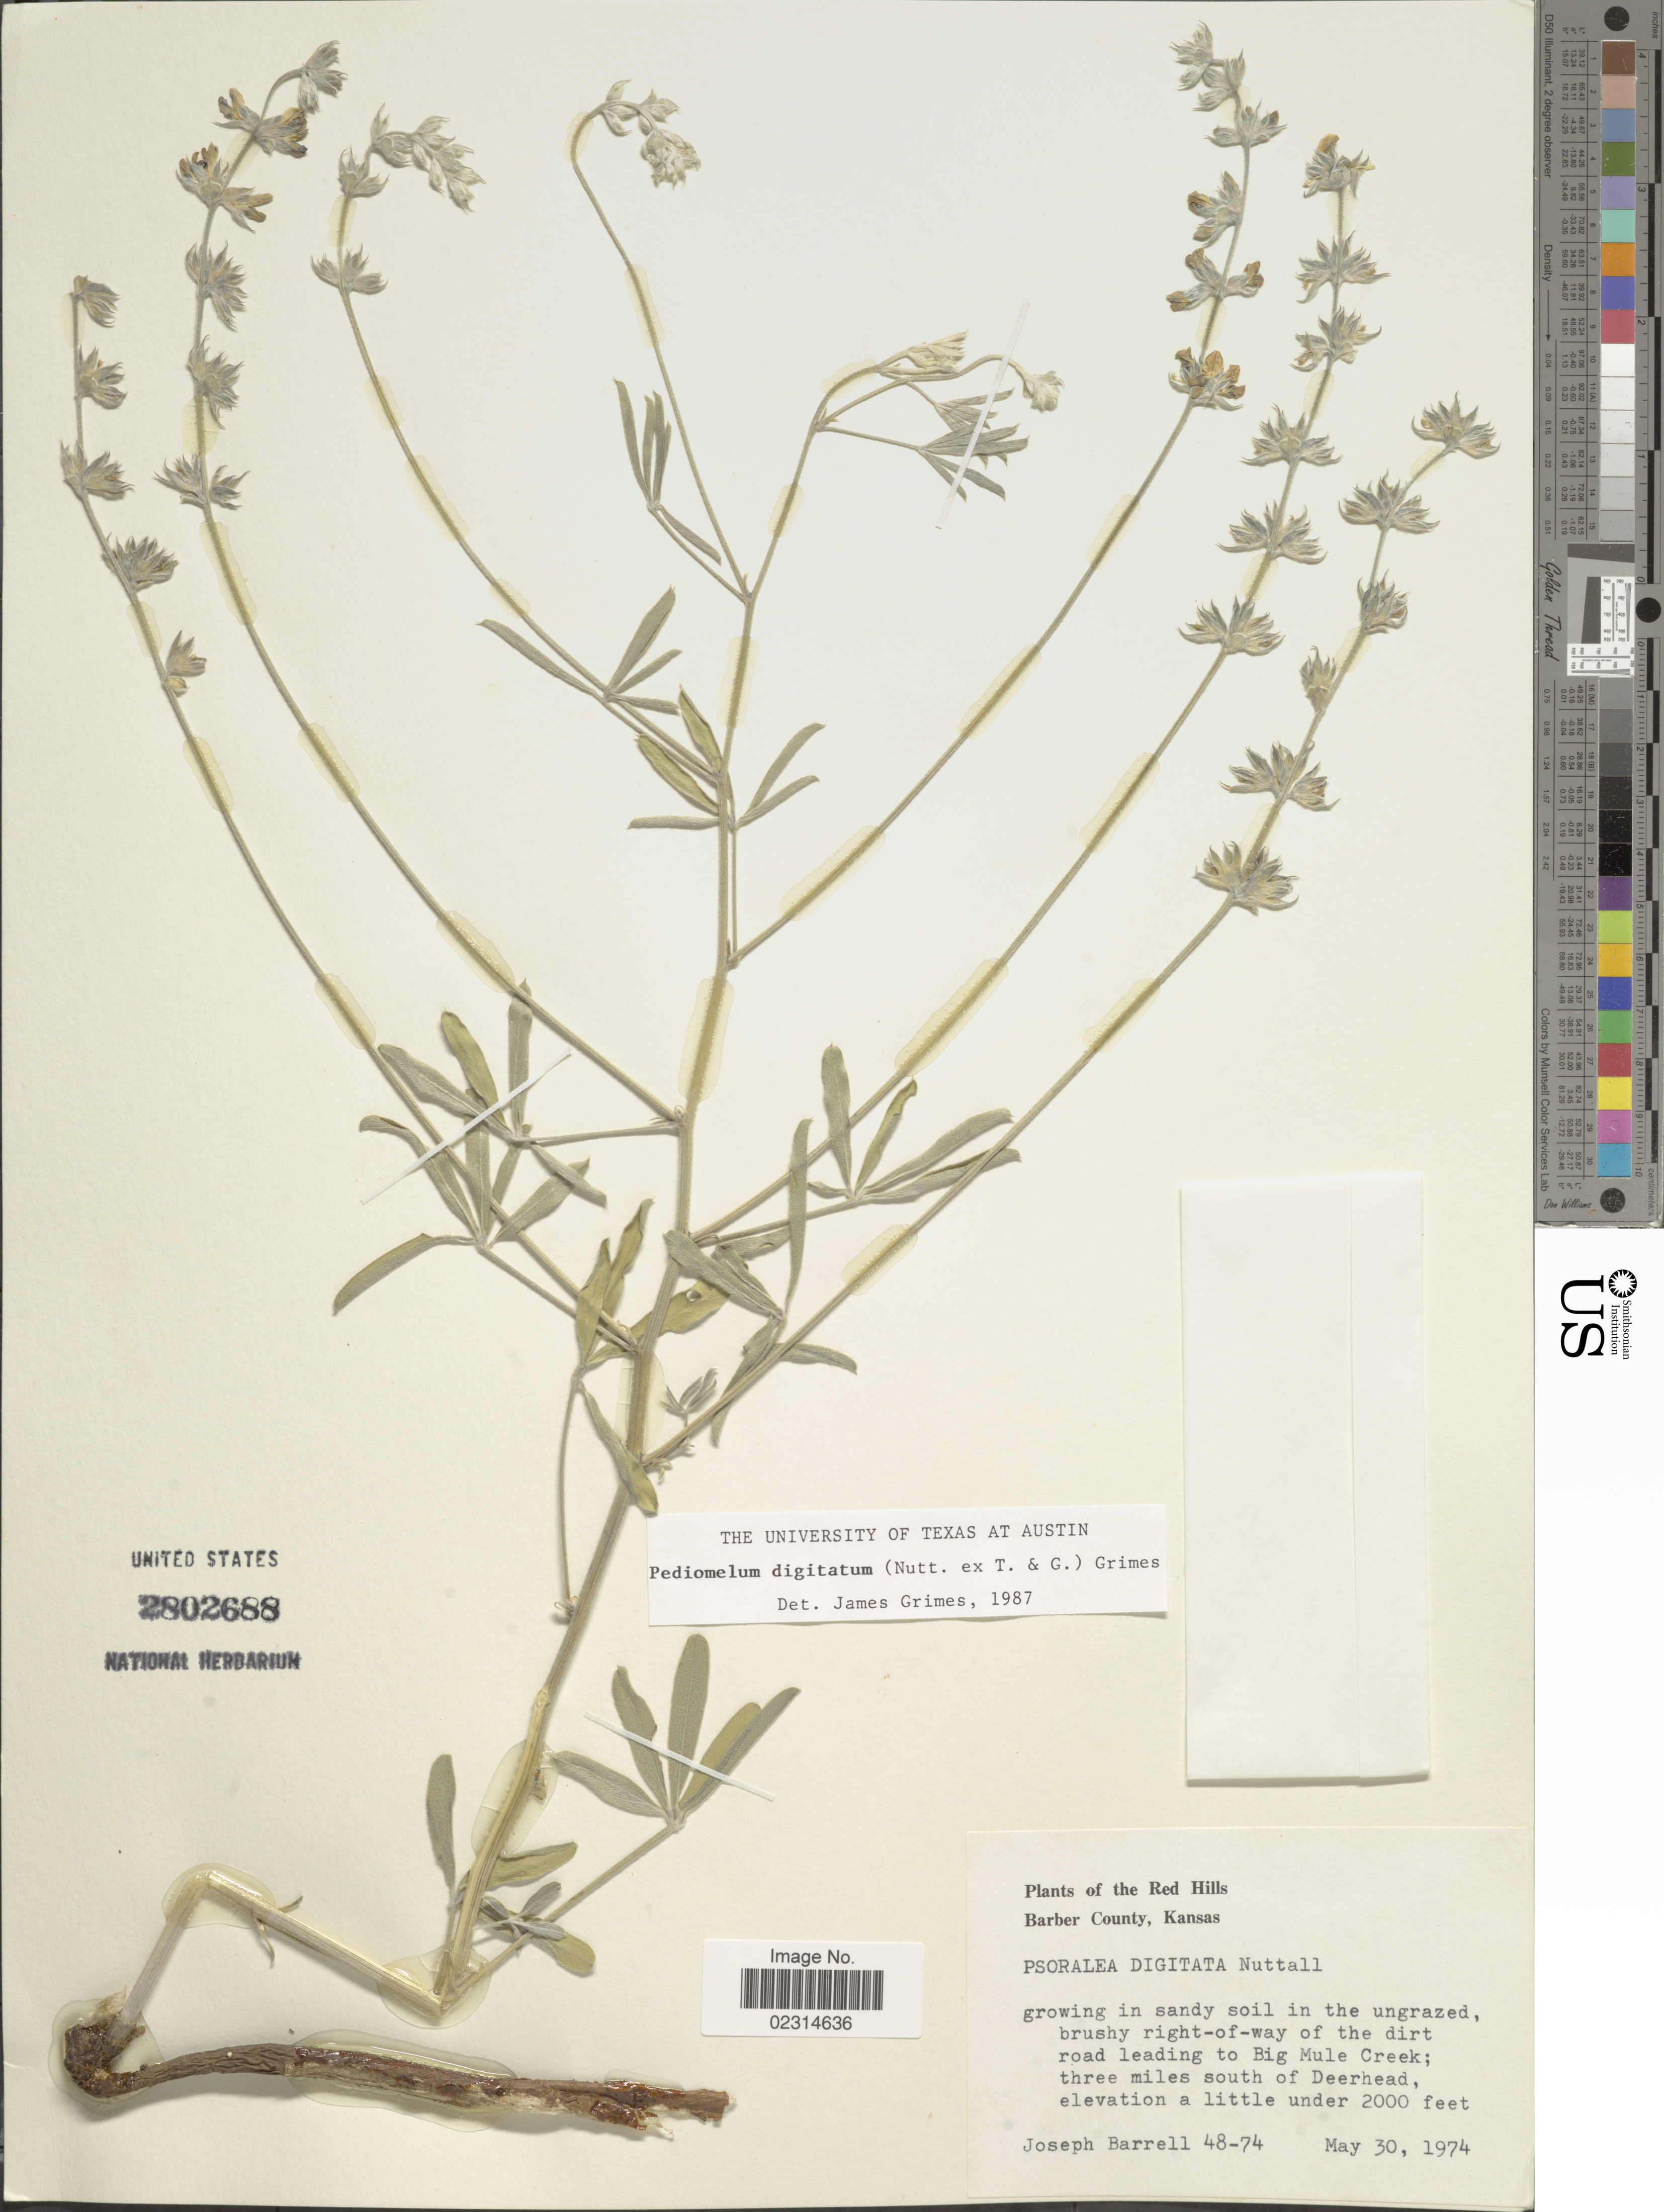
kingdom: Plantae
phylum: Tracheophyta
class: Magnoliopsida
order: Fabales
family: Fabaceae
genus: Pediomelum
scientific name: Pediomelum digitatum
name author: (Nutt. ex Torr. & A. Gray) Isely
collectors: J. Barrell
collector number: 48-74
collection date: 1974-05-30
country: United States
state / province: Kansas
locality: The Red Hlls Barber County, growing in sandy soil in the ungrazed, brushy right-of-way of the dirt road leading to Big Mule Creek; three miles south of Deerhead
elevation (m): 610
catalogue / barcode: US 2802688